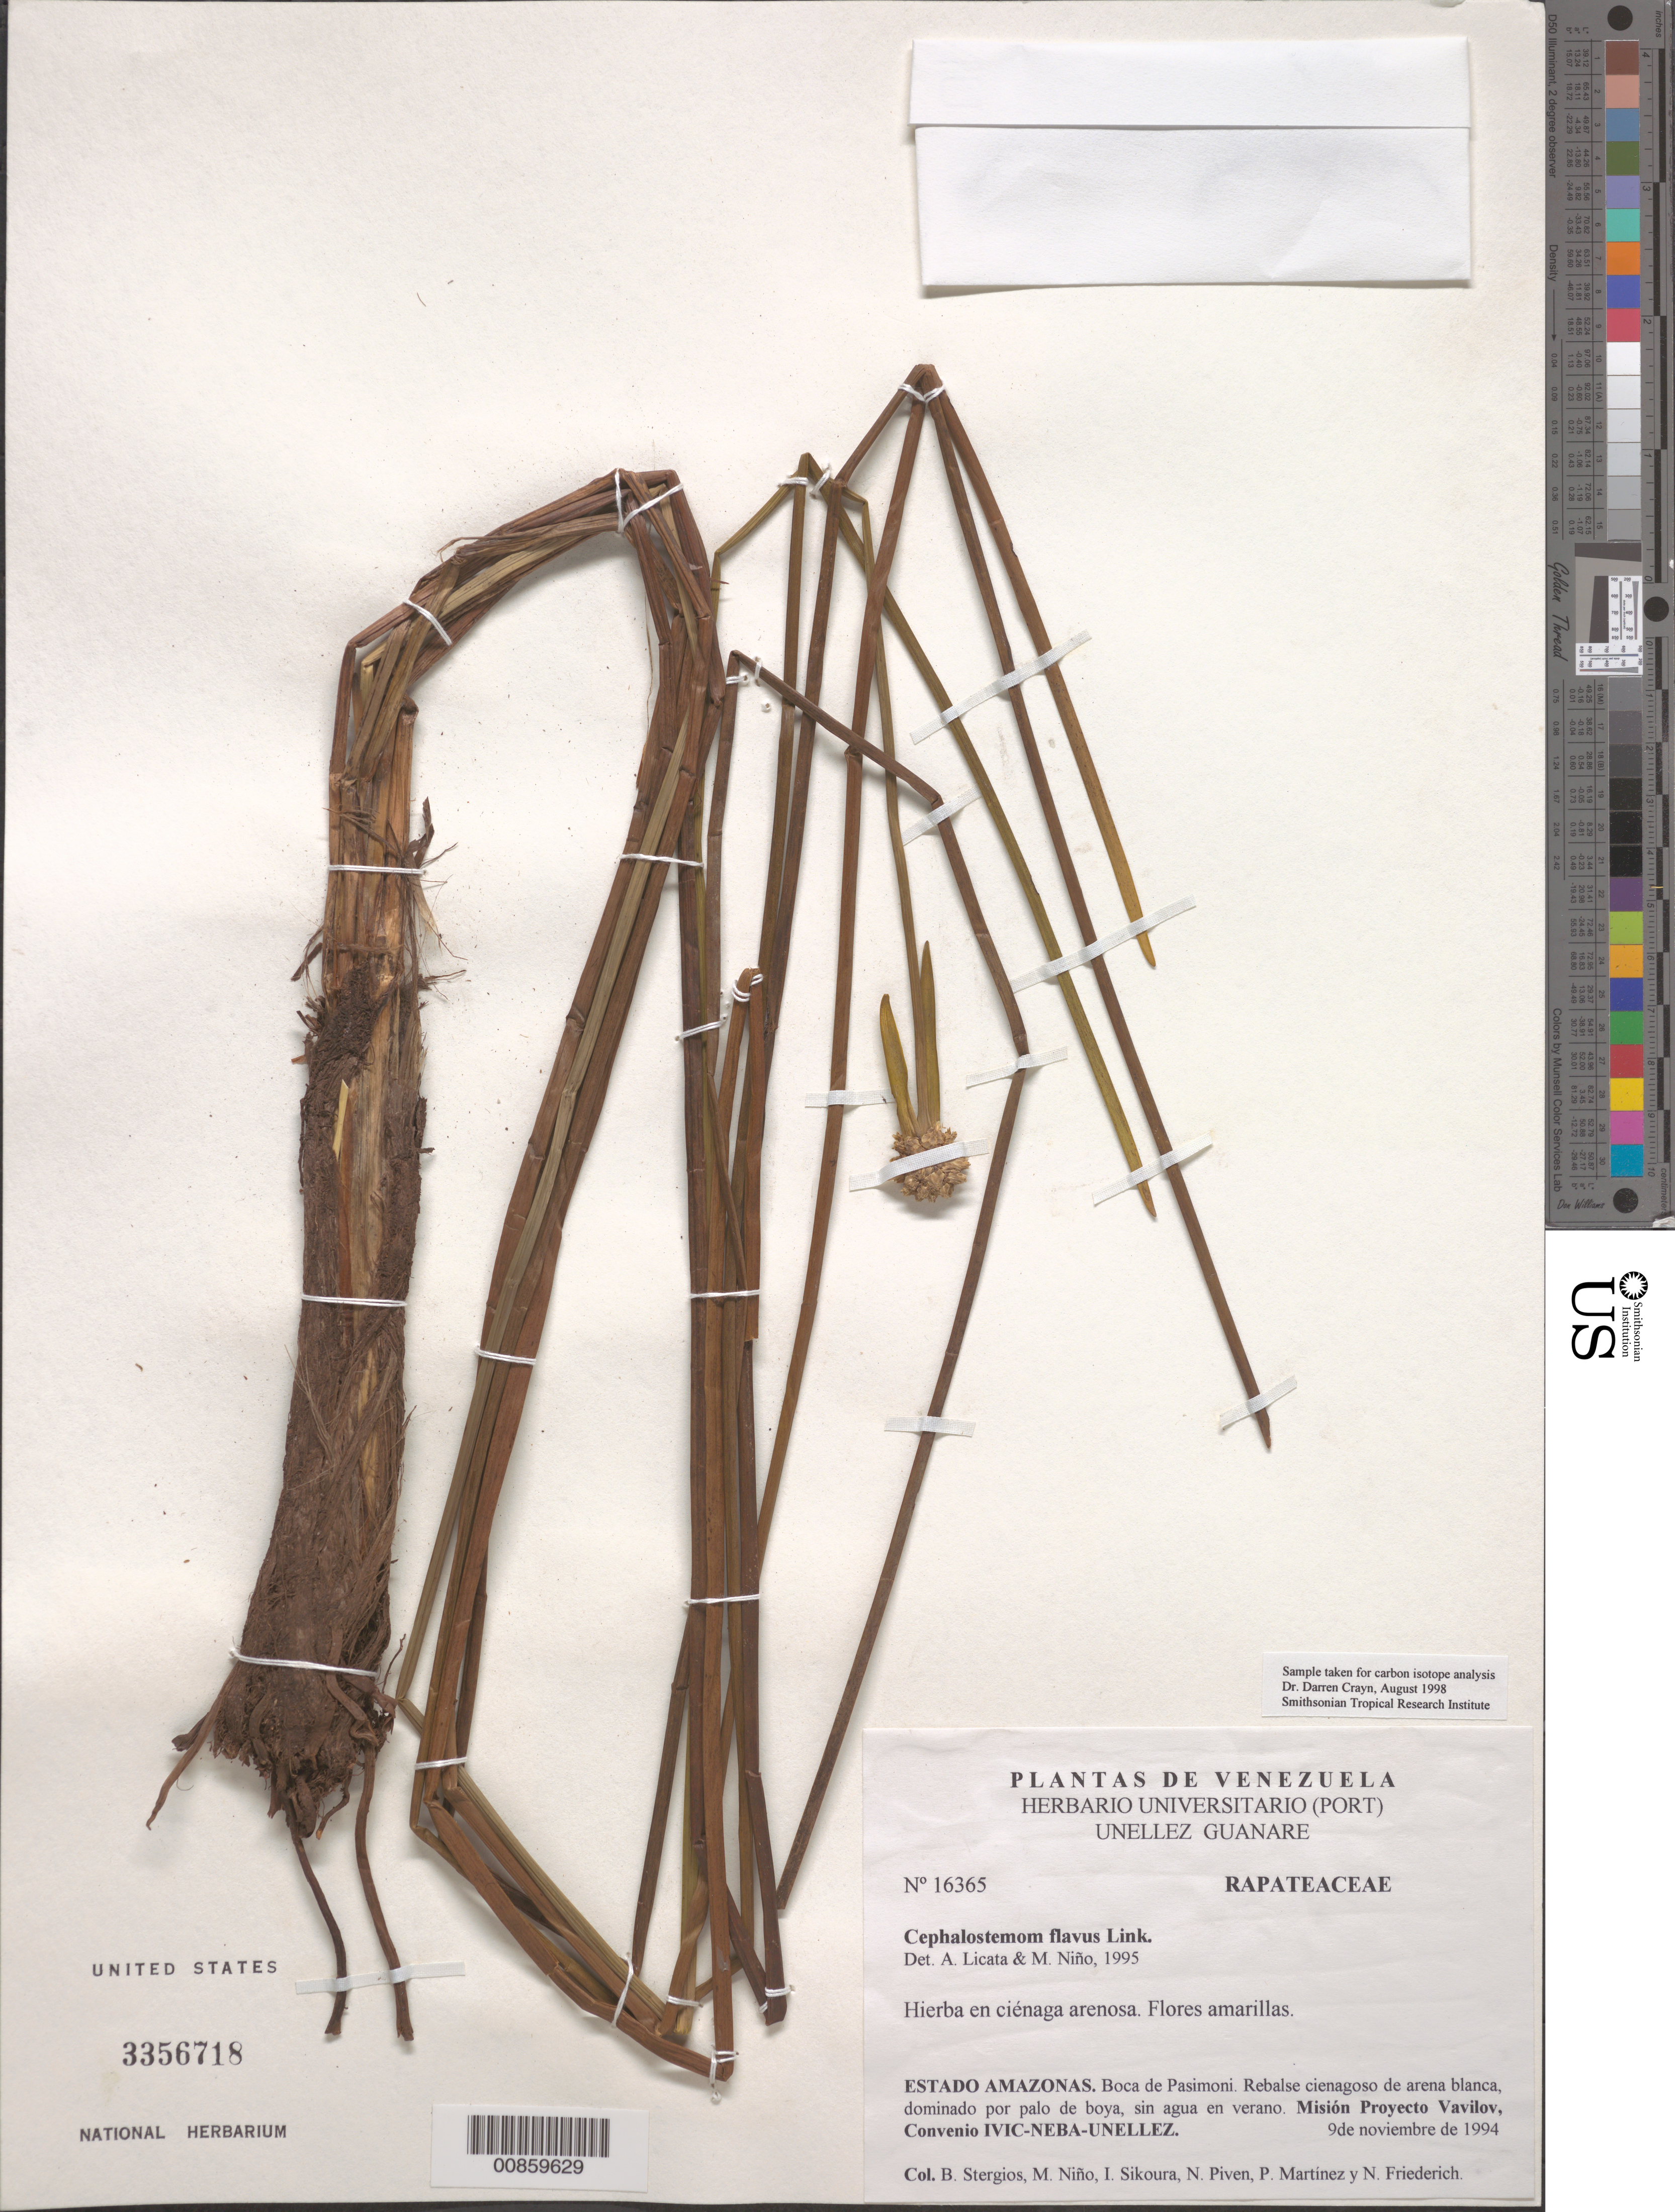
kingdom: Plantae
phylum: Tracheophyta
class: Liliopsida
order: Poales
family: Rapateaceae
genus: Cephalostemon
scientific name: Cephalostemon flavus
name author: (Link) Steyerm.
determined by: Licata, A.; Niño, S. M.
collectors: B. G. Stergios, S. M. Niño, I. Sikoura, N. Piven, P. Martinez & N. Friederich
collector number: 16365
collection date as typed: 9-Nov-84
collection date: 1984-11-09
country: Venezuela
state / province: Amazonas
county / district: Río Negro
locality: Boca del rio Pasimoni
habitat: Rebalse cienagoso de arena blanca, dominado por palo de boya, sin agua en verano.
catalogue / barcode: US 3356718